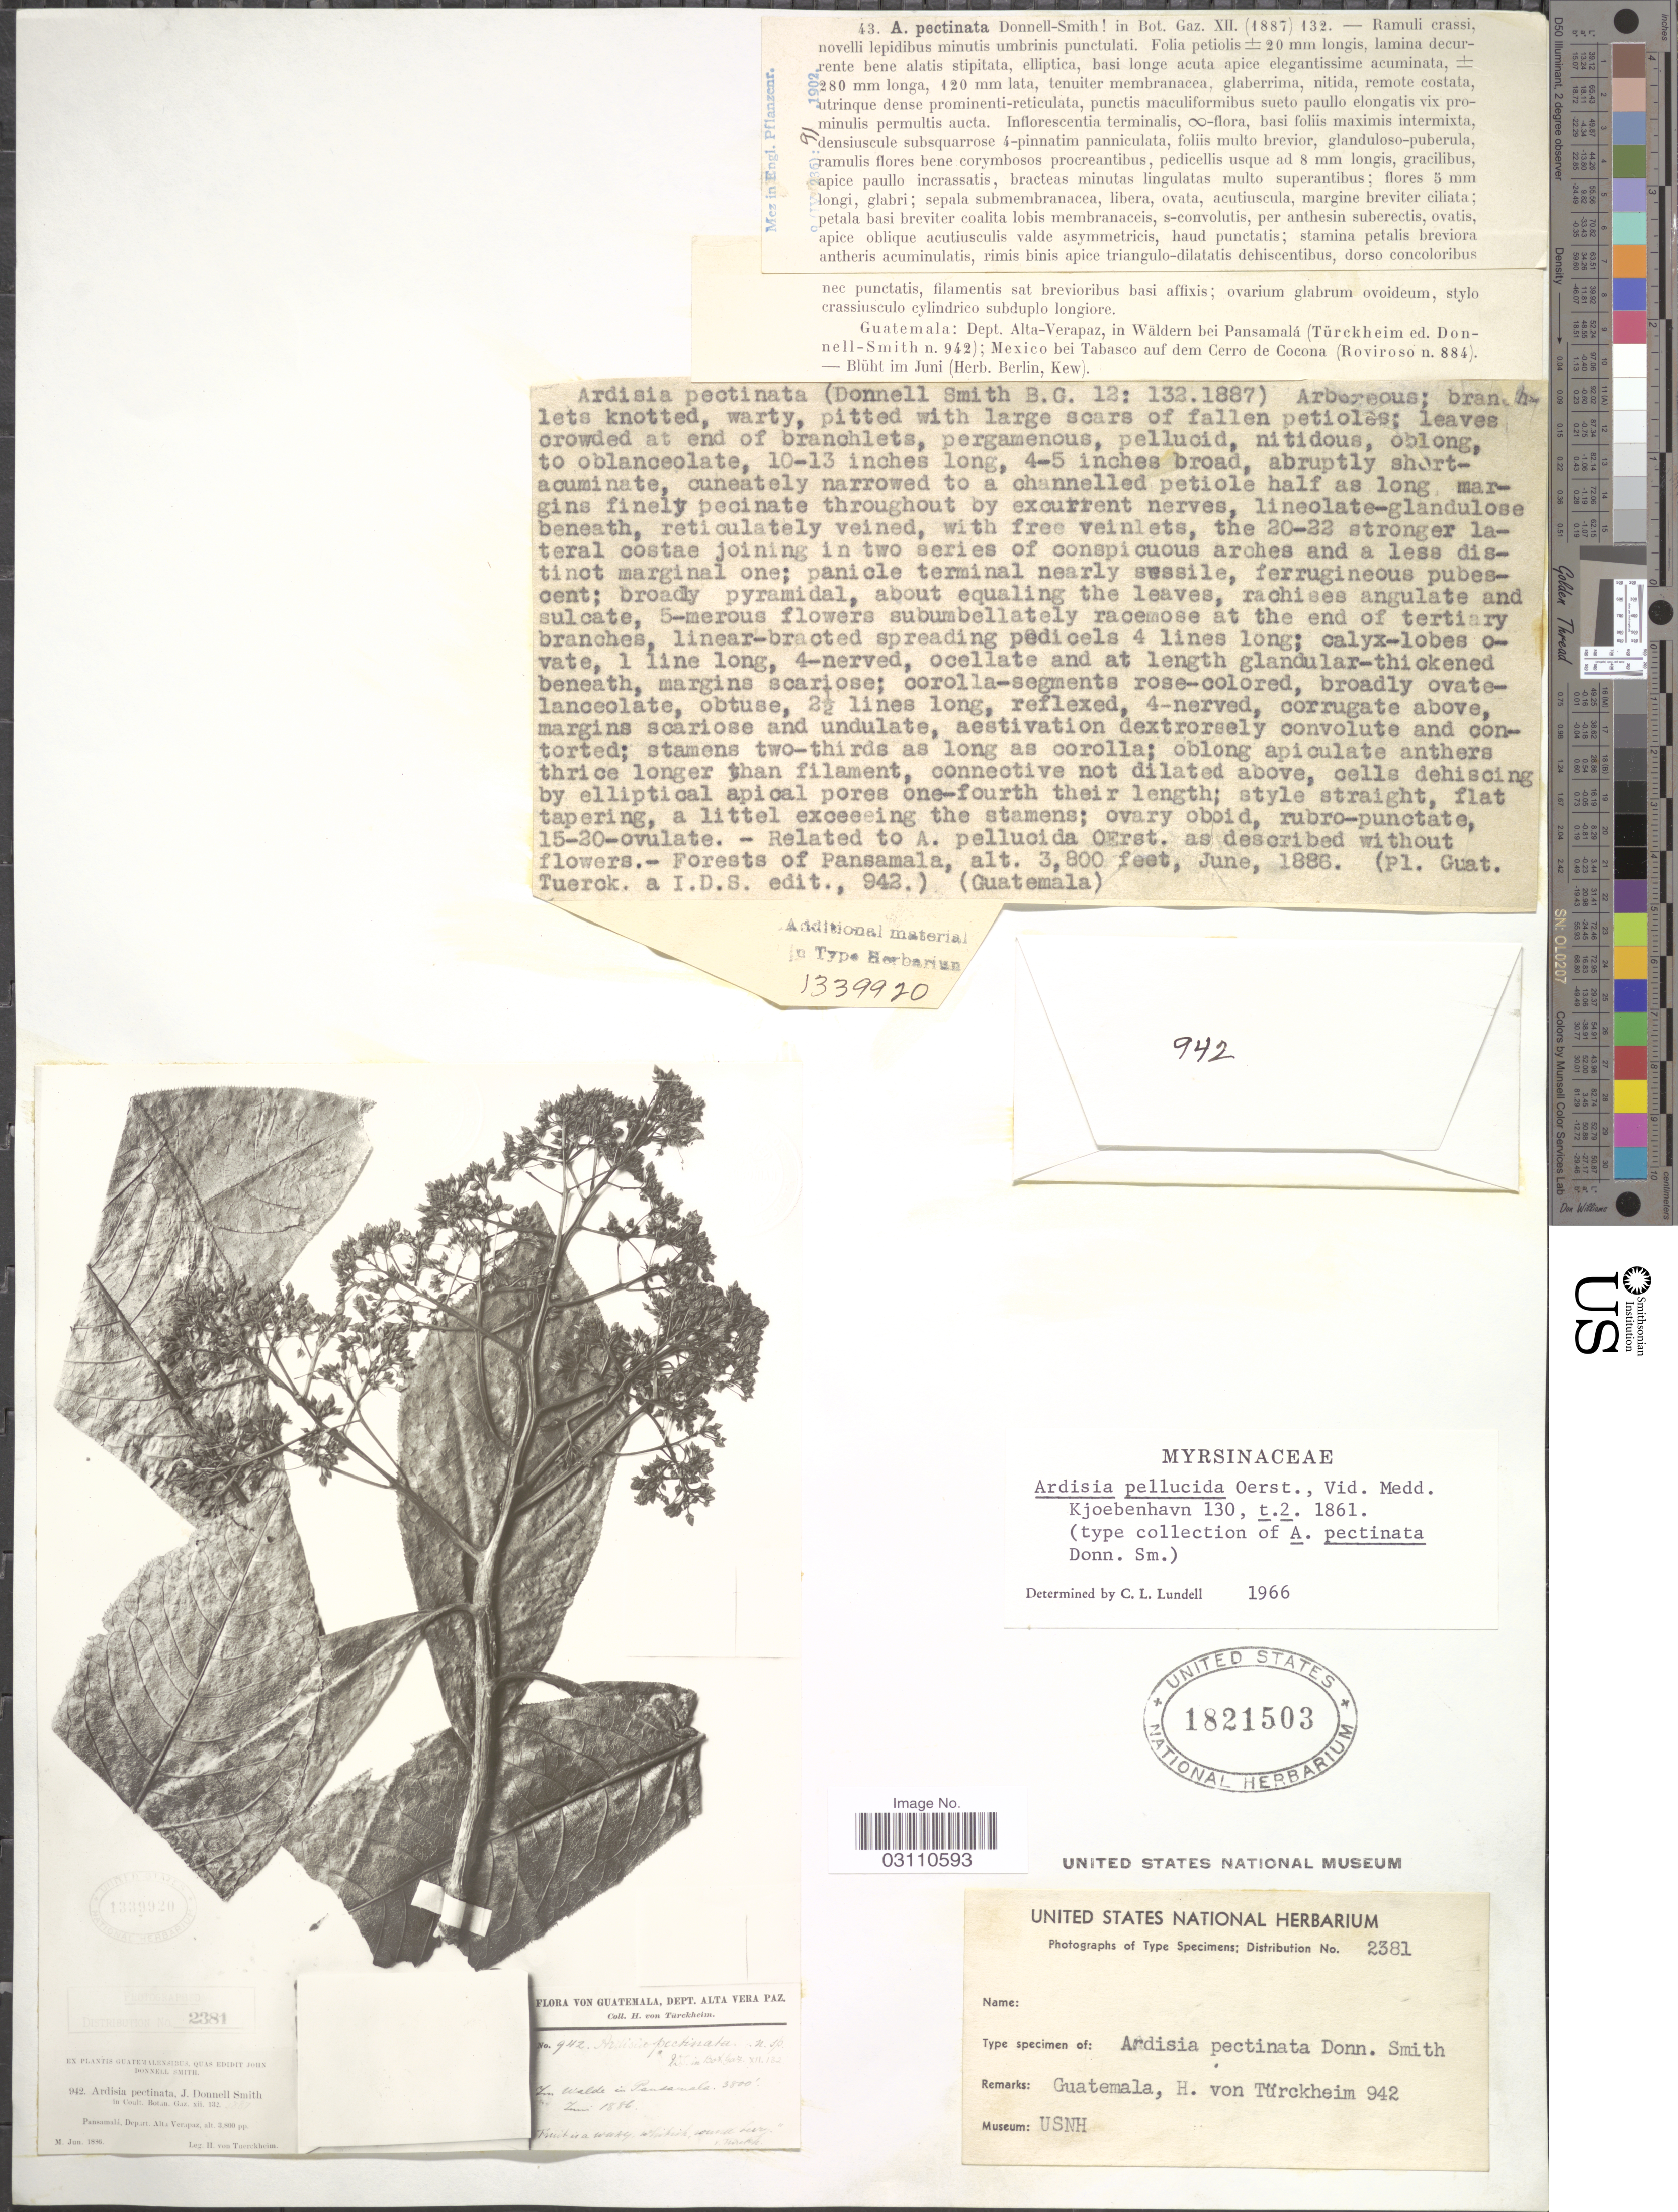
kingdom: Plantae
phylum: Tracheophyta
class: Magnoliopsida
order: Ericales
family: Primulaceae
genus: Ardisia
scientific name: Ardisia pellucida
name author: Oerst.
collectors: H. von Türckheim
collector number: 942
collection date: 1886-06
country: Guatemala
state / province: Alta Verapaz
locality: Pansamalá.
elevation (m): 1158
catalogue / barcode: US 1821503